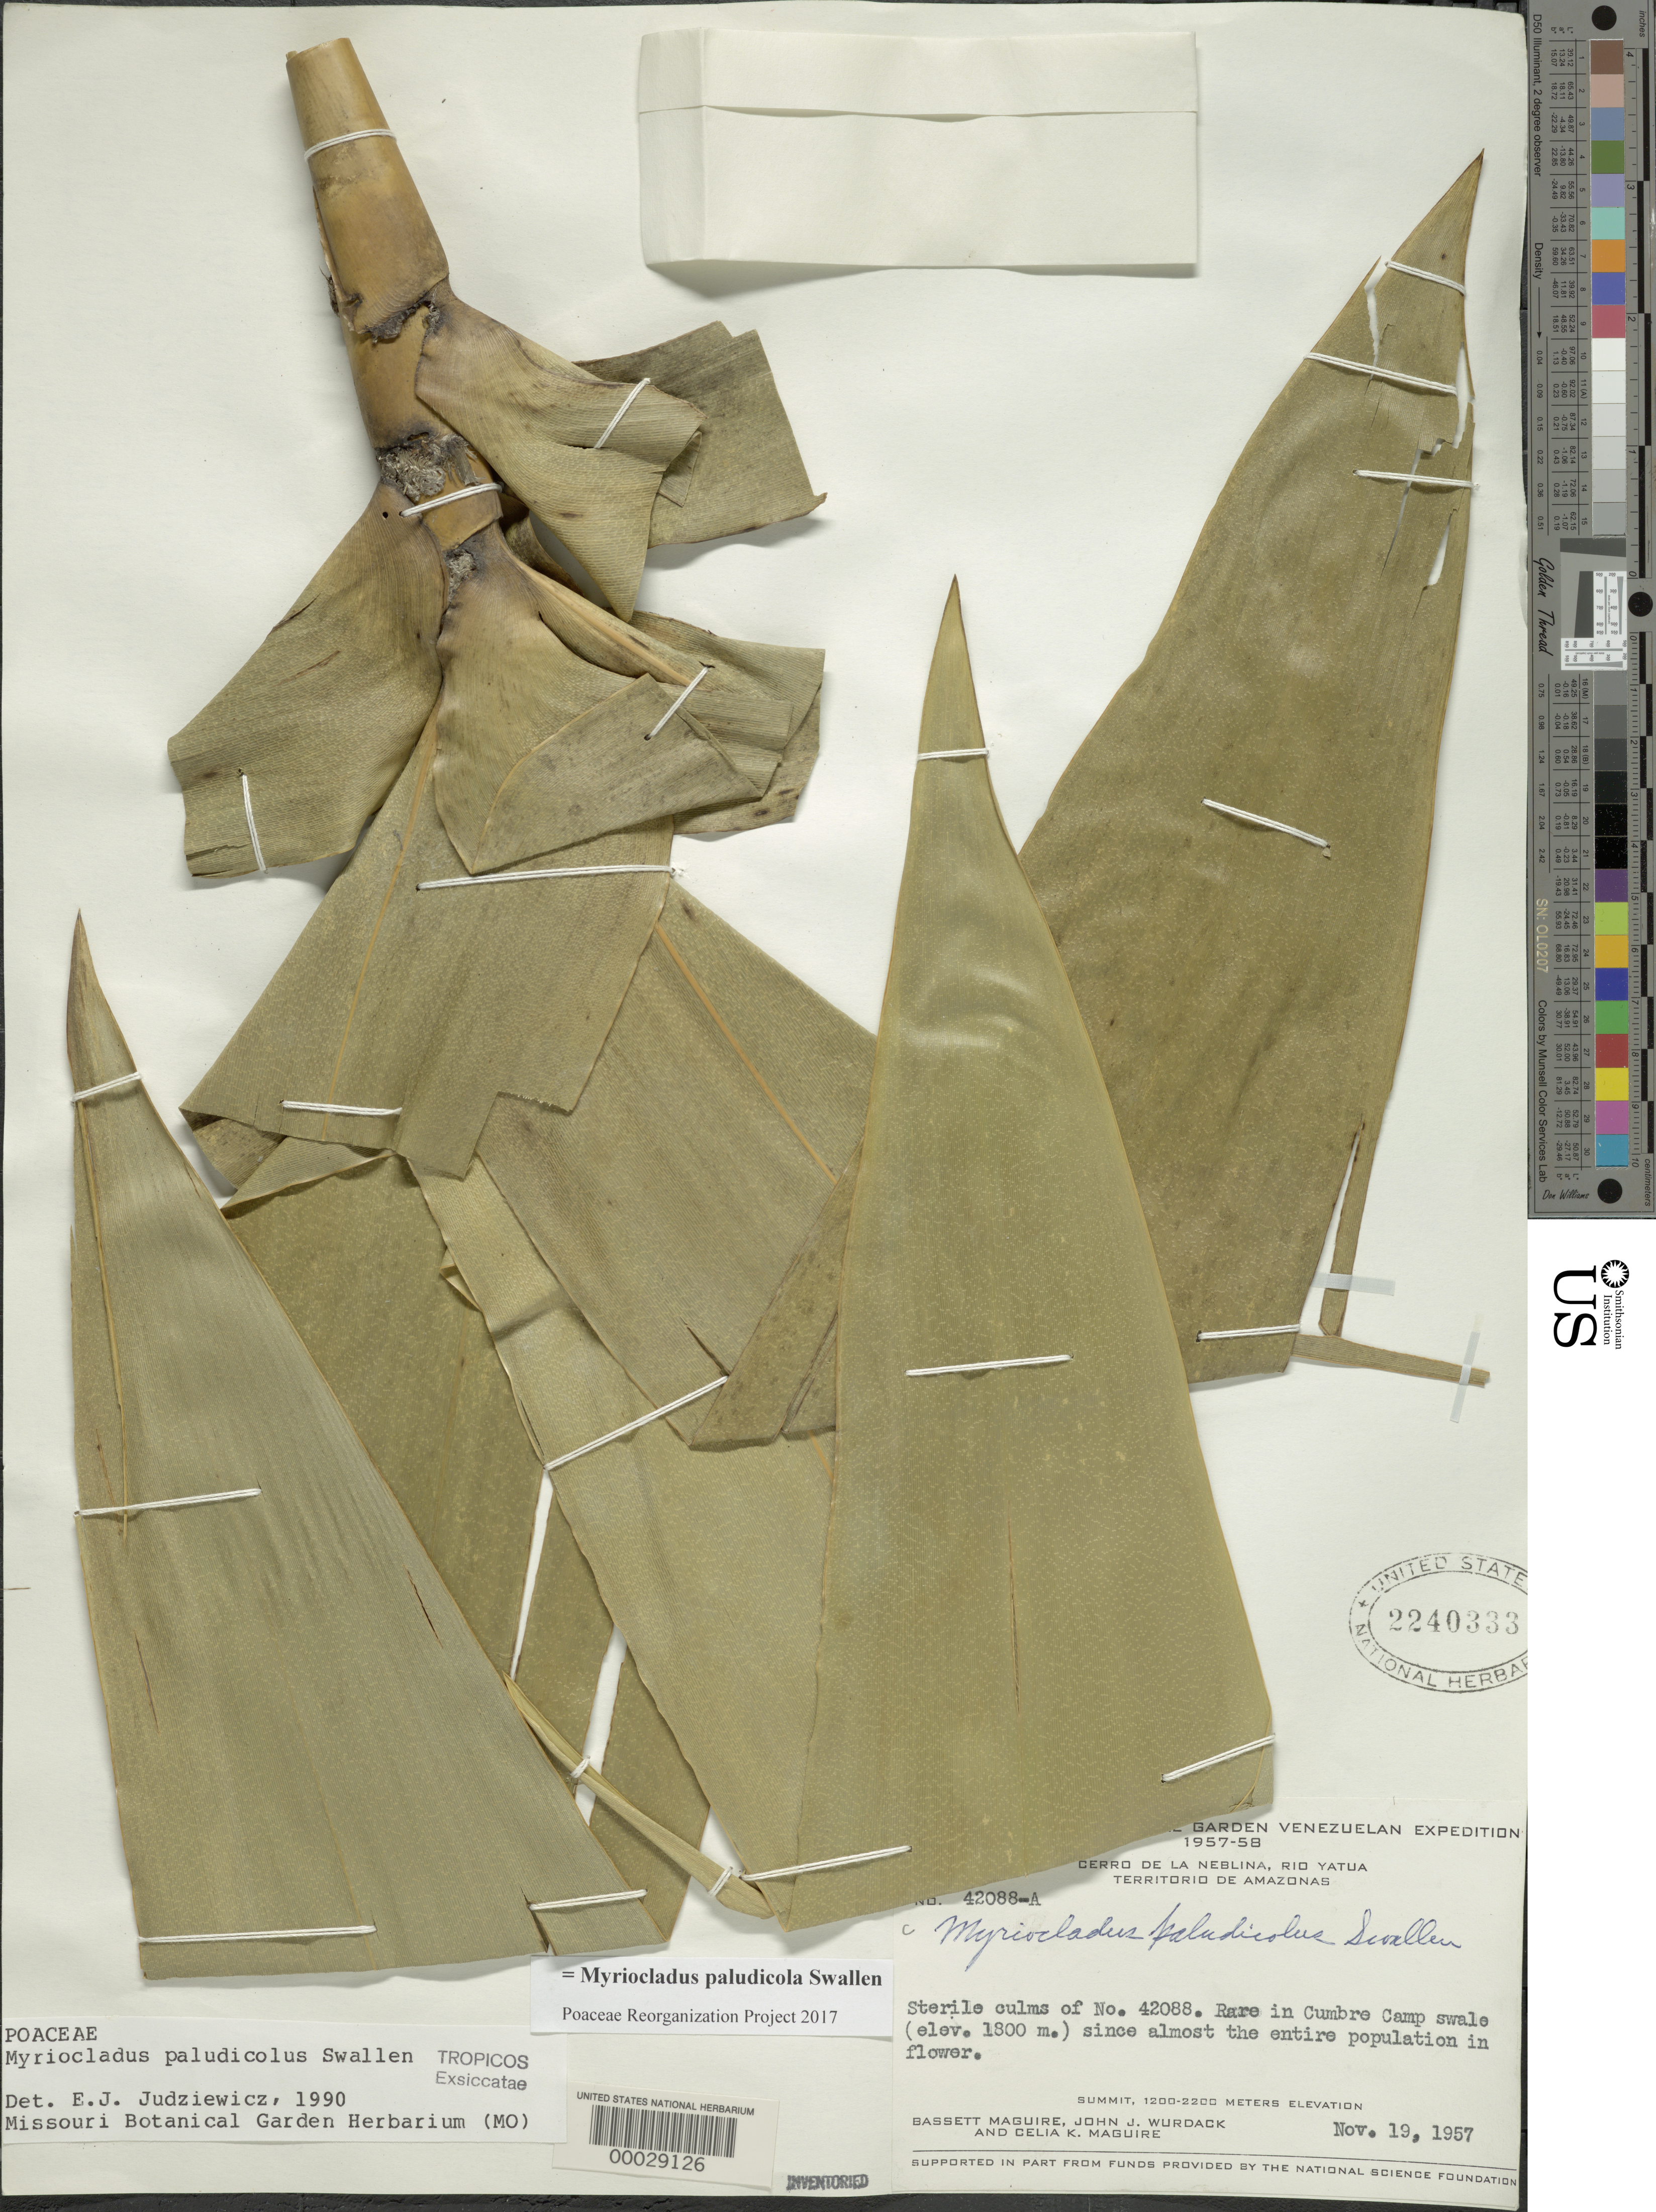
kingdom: Plantae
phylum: Tracheophyta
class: Liliopsida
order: Poales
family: Poaceae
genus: Myriocladus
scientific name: Myriocladus paludicola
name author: Swallen in Maguire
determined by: Judziewicz, E. J.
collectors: B. Maguire, J. J. Wurdack & C. K. Maguire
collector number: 42088 A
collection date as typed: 19 Nov 1957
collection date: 1957-11-19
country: Venezuela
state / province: Amazonas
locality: Cerro de la neblina, rio yatua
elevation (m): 1800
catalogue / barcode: US 2240333